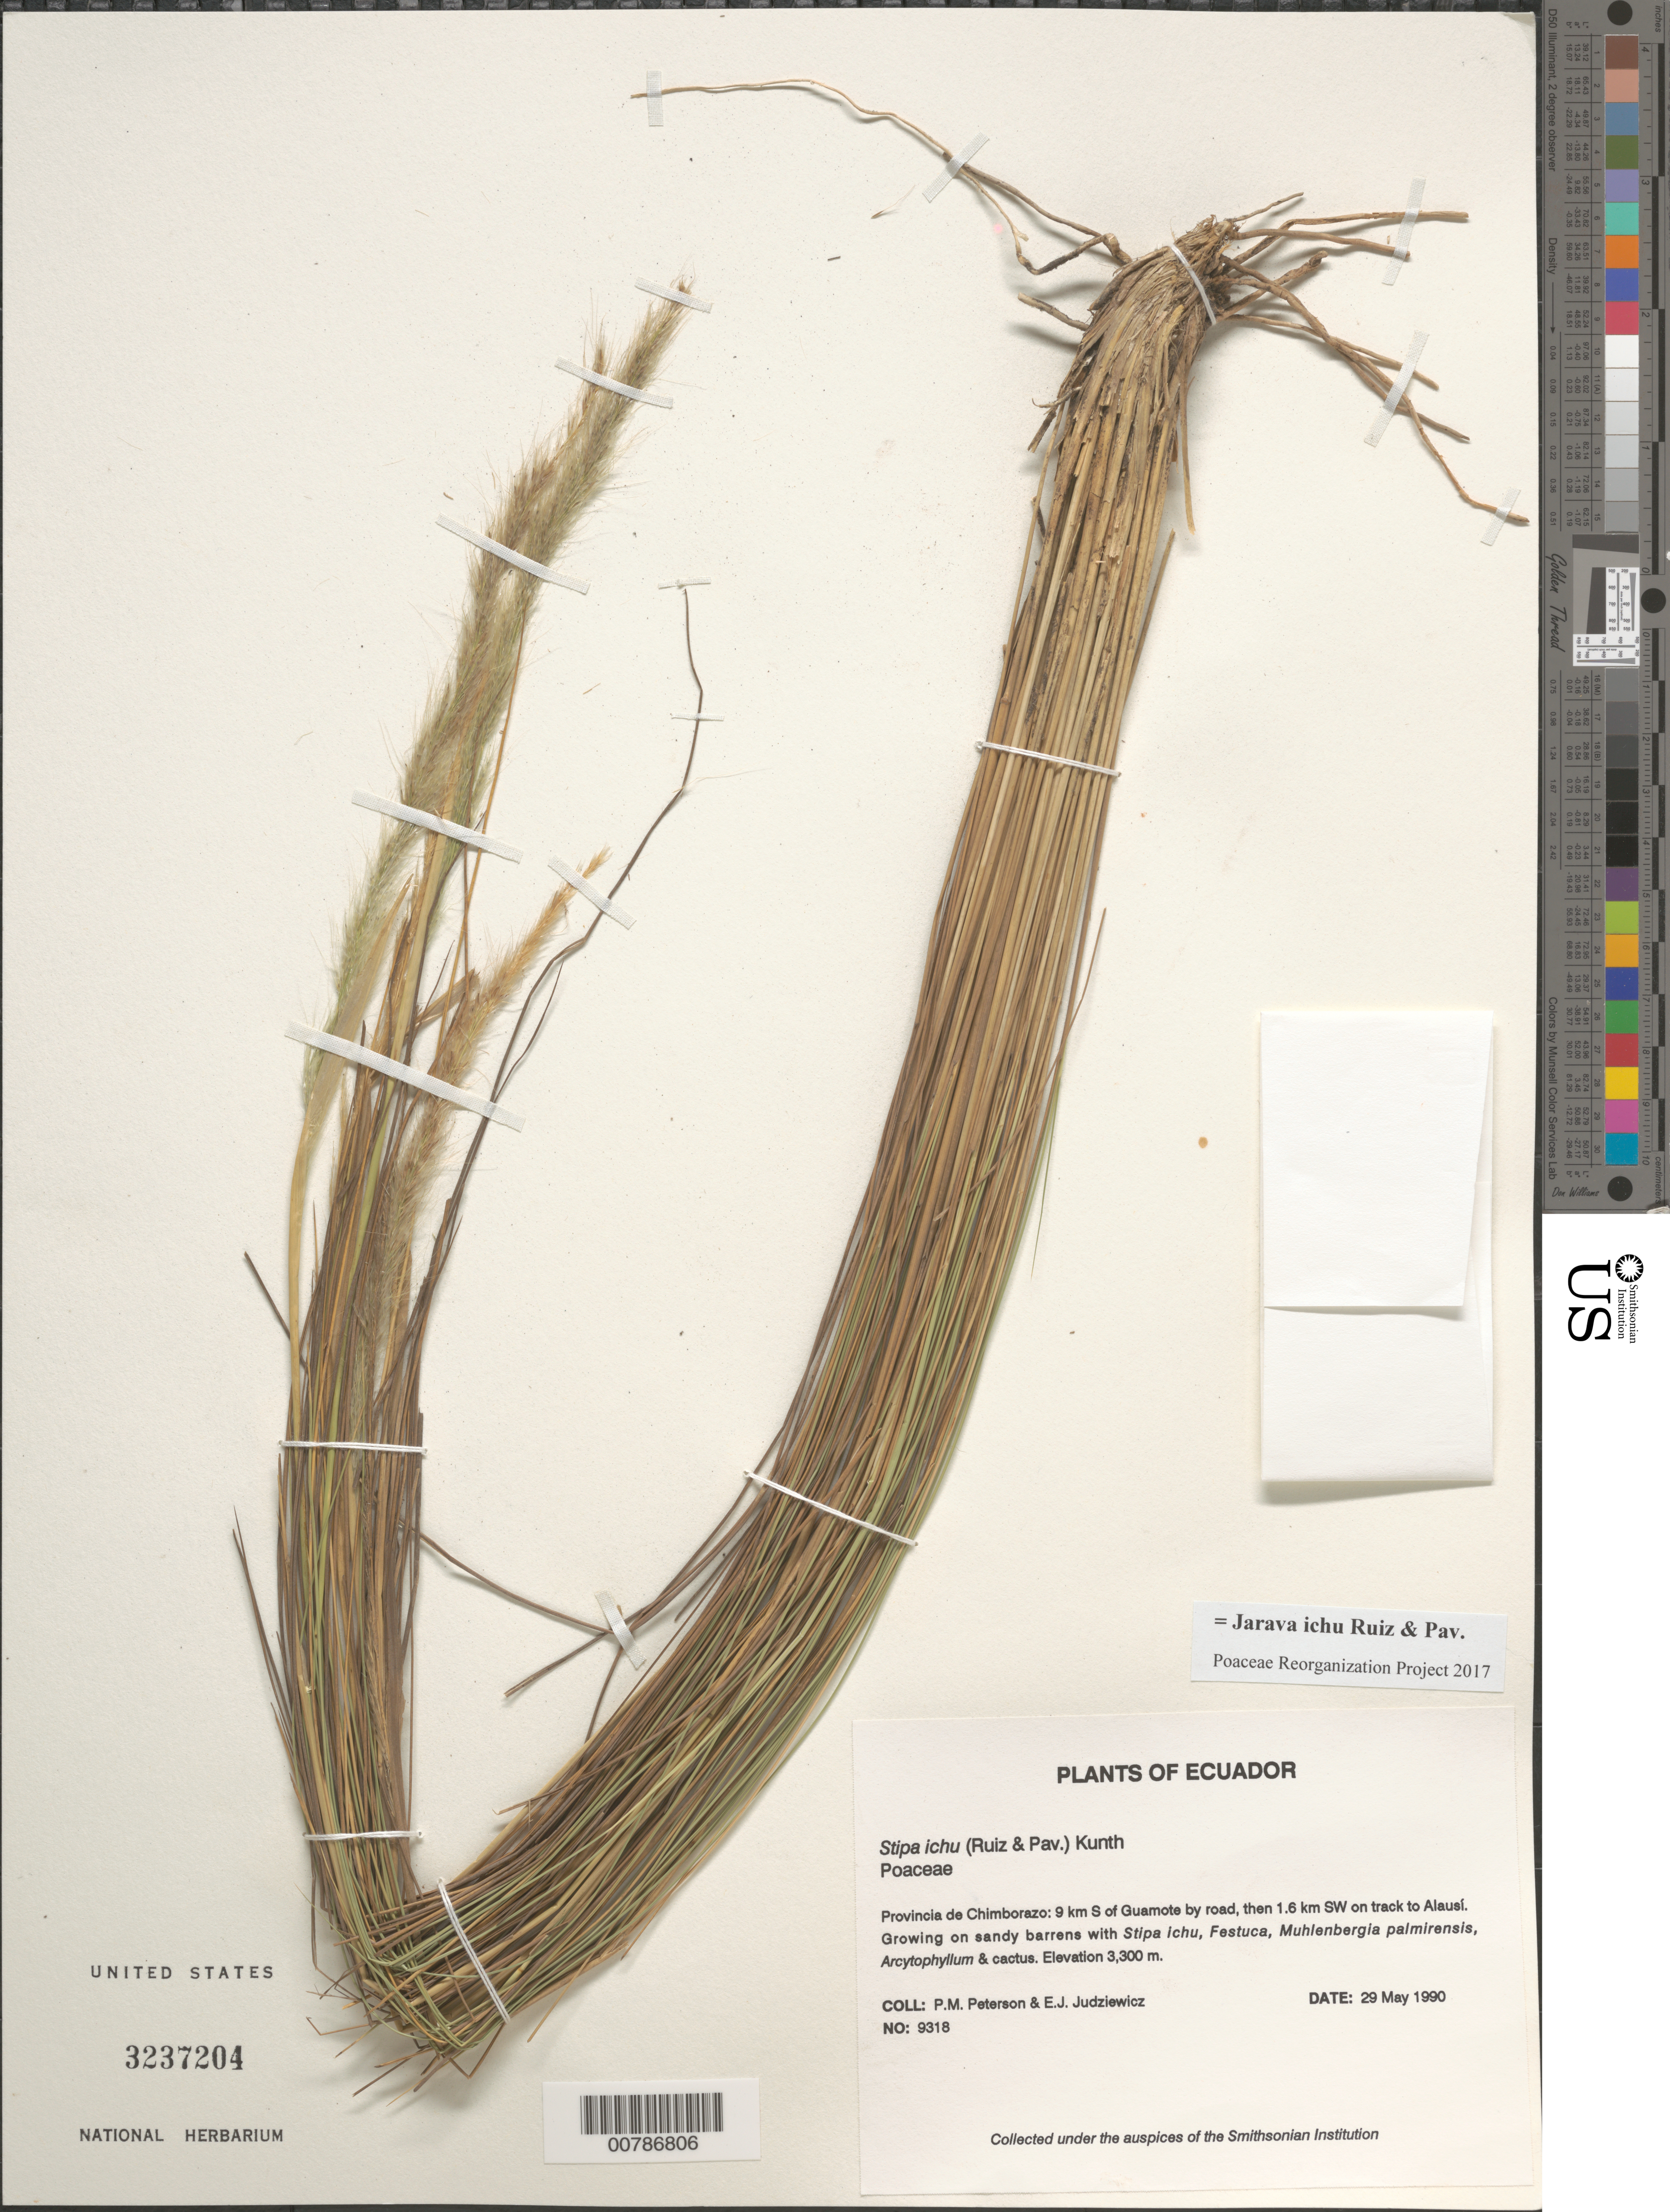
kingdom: Plantae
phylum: Tracheophyta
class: Liliopsida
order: Poales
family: Poaceae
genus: Jarava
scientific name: Jarava ichu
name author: Ruiz & Pav.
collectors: P. M. Peterson & E. J. Judziewicz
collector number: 09318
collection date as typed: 29 May 1990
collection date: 1990-05-29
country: Ecuador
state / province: Chimborazo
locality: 9 km S of Guamote by road, then 1.6 km SW on track to Alausí.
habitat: Growing on sandy barrens with Stipa ichu, Festuca, Muhlenbergia palmirensis, Arcytophyllum & cactus.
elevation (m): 3300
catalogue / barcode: US 3237204